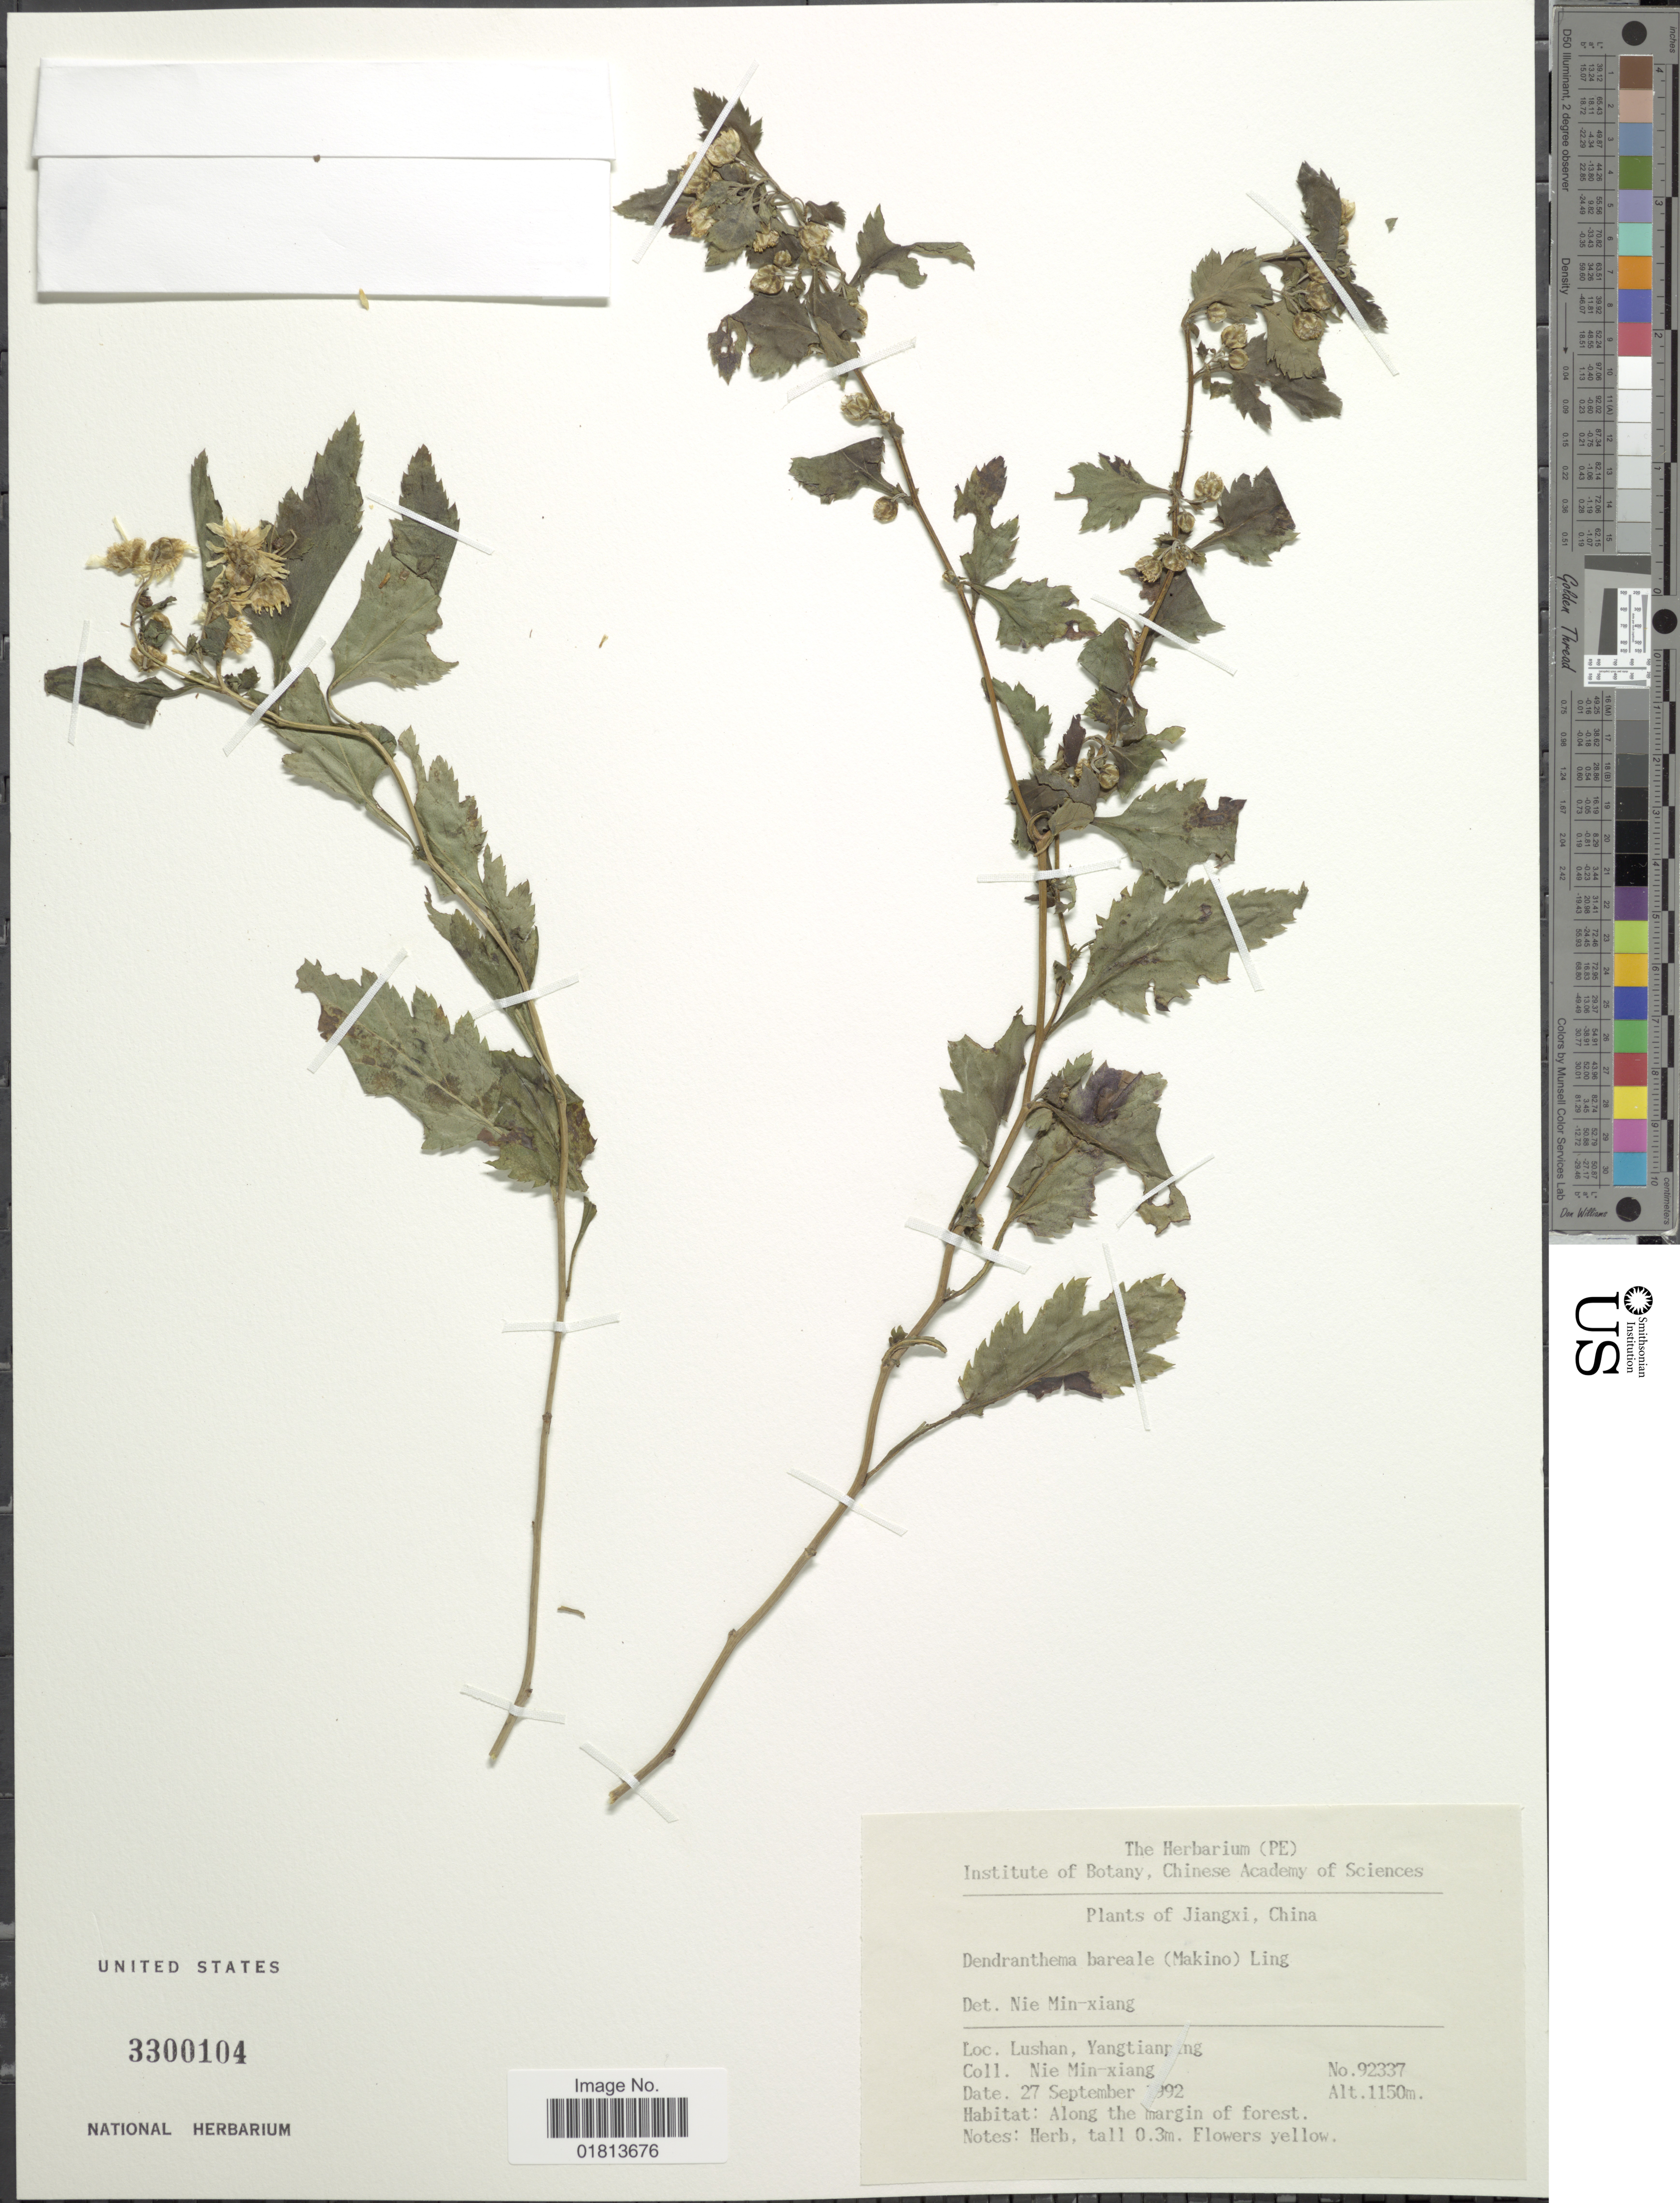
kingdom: Plantae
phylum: Tracheophyta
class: Magnoliopsida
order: Asterales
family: Asteraceae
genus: Dendranthema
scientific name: Dendranthema boreale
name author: Makino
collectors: Nie Min-xiang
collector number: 92337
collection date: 1992-09-27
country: China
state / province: Jiangxi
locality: Lushan, Yangtianpung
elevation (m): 1150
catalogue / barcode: US 3300104